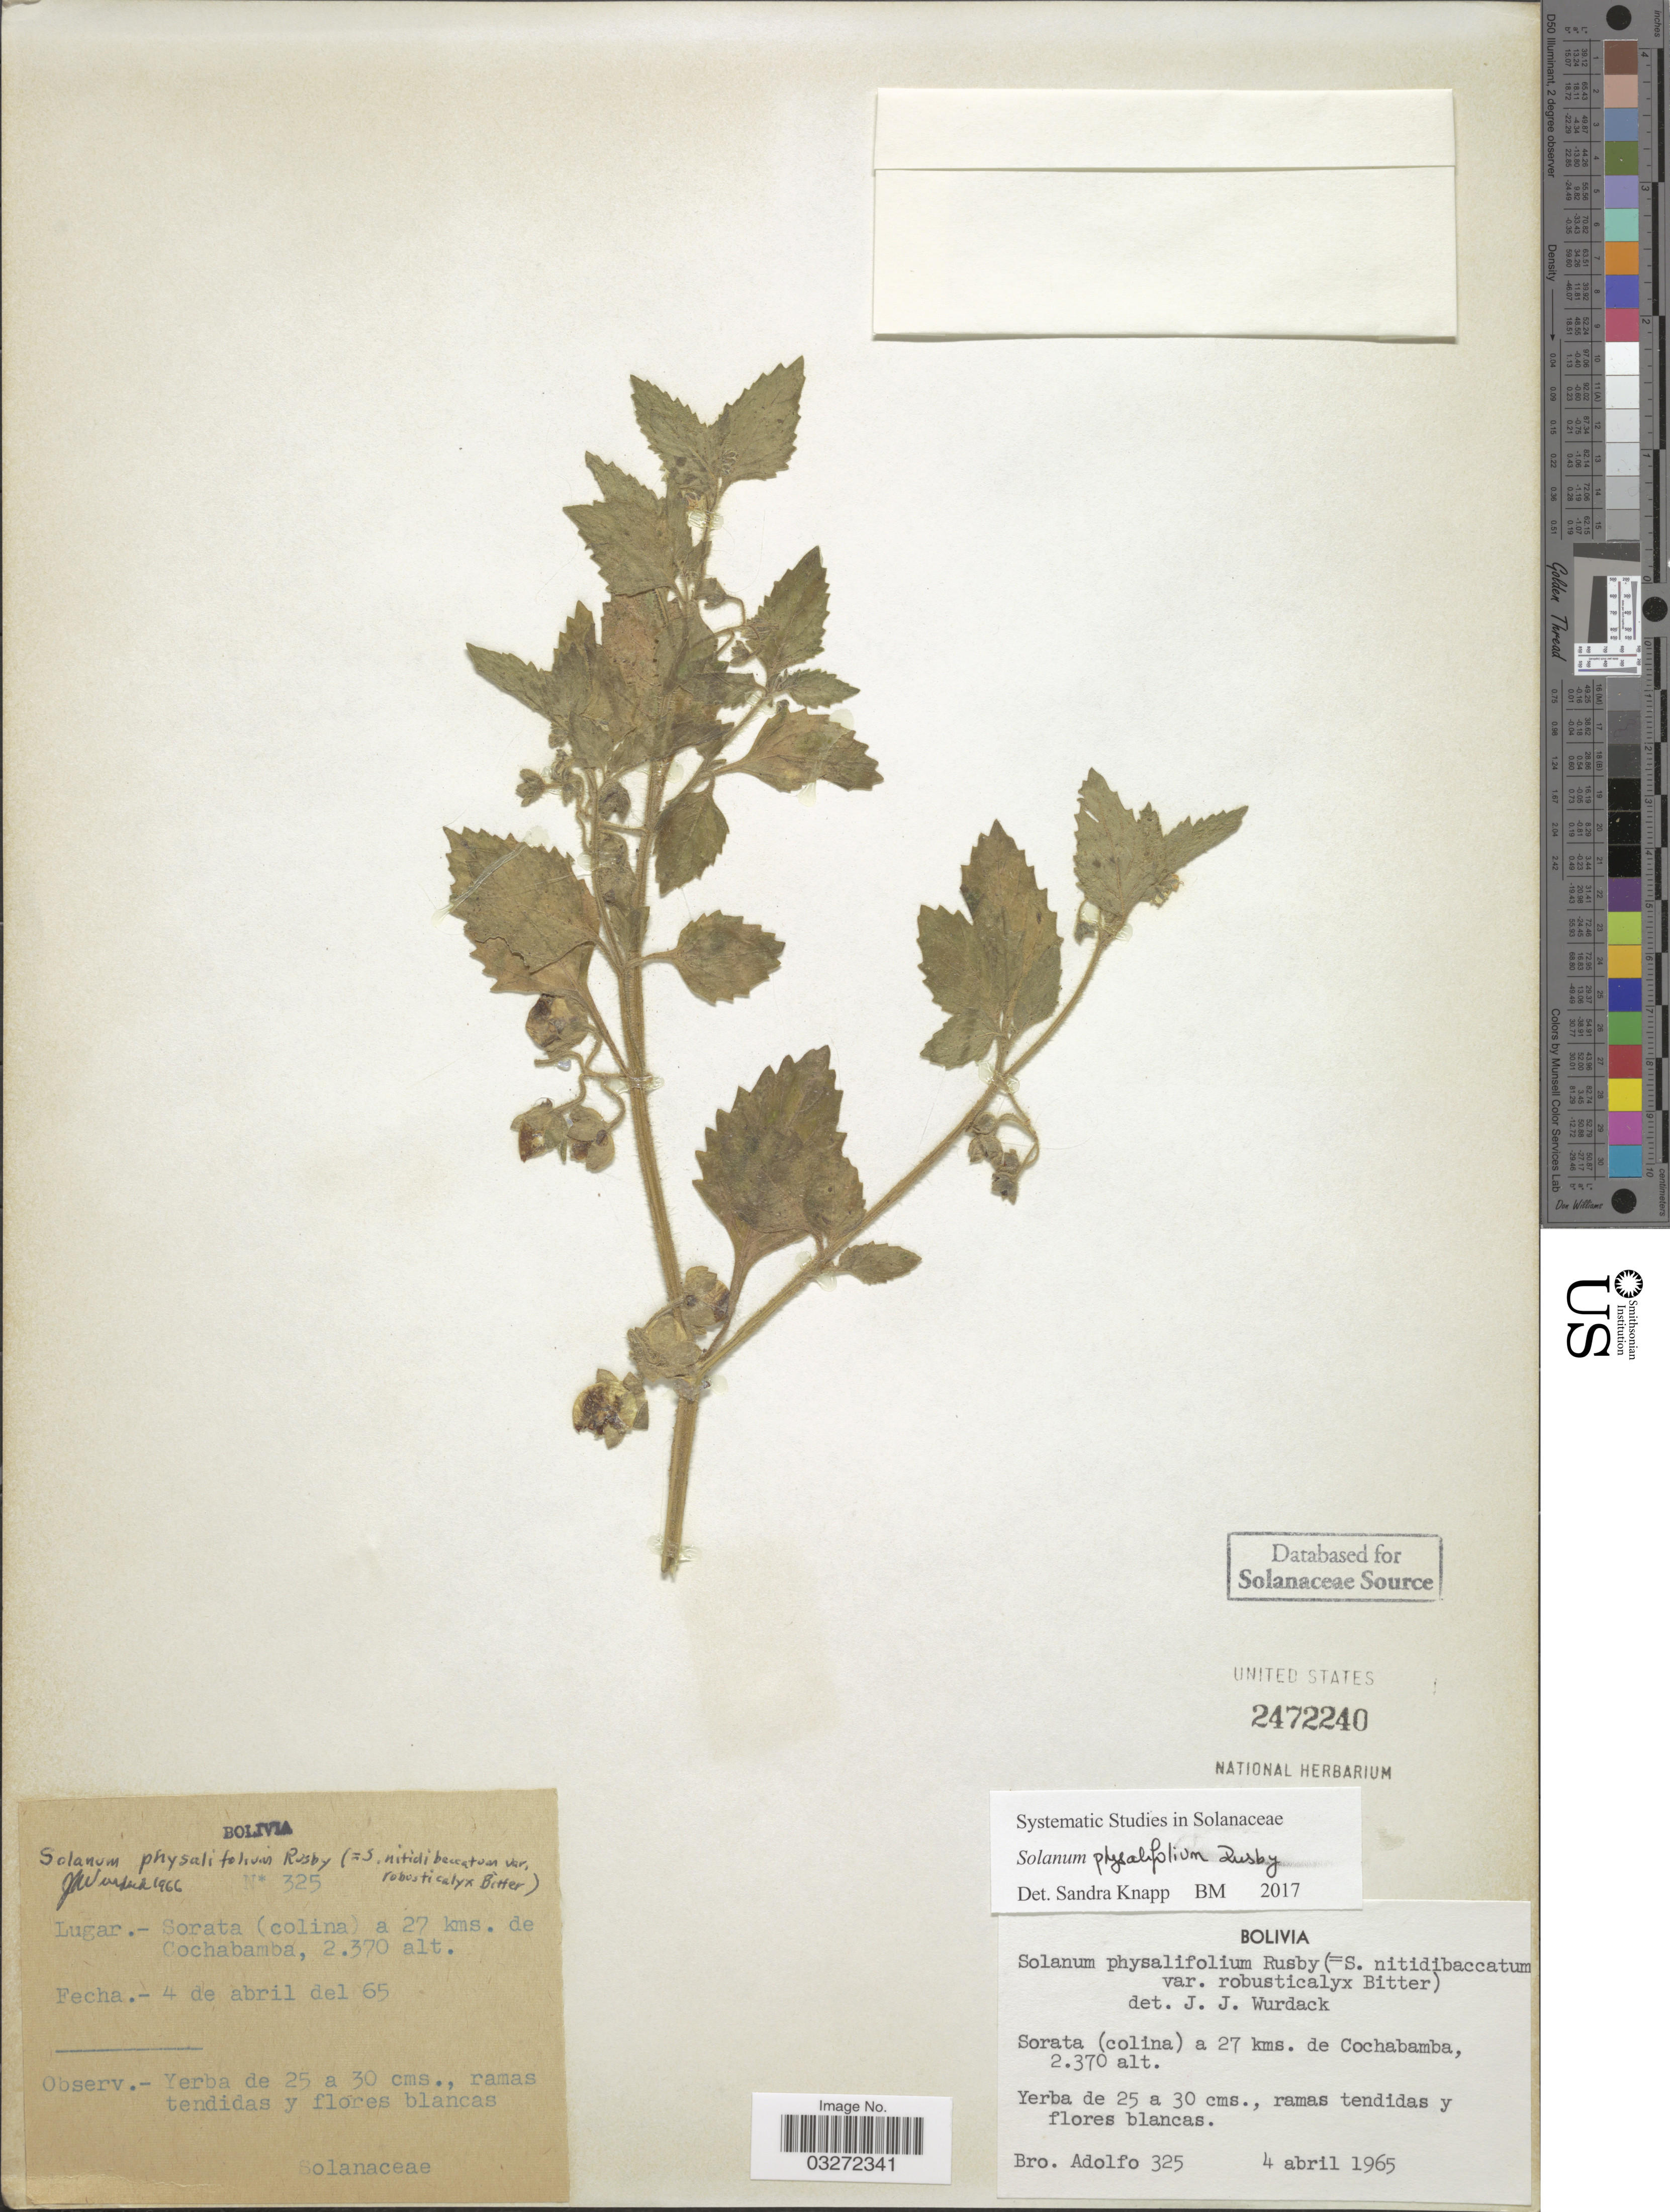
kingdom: Plantae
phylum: Tracheophyta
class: Magnoliopsida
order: Solanales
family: Solanaceae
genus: Solanum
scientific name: Solanum physalifolium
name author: Rusby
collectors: Bro. Adolfo M.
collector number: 325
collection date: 1965-04-04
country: Bolivia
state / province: Cochabamba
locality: Sorata (colina) a 27 kms. de Cochabamba.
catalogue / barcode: US 2472240